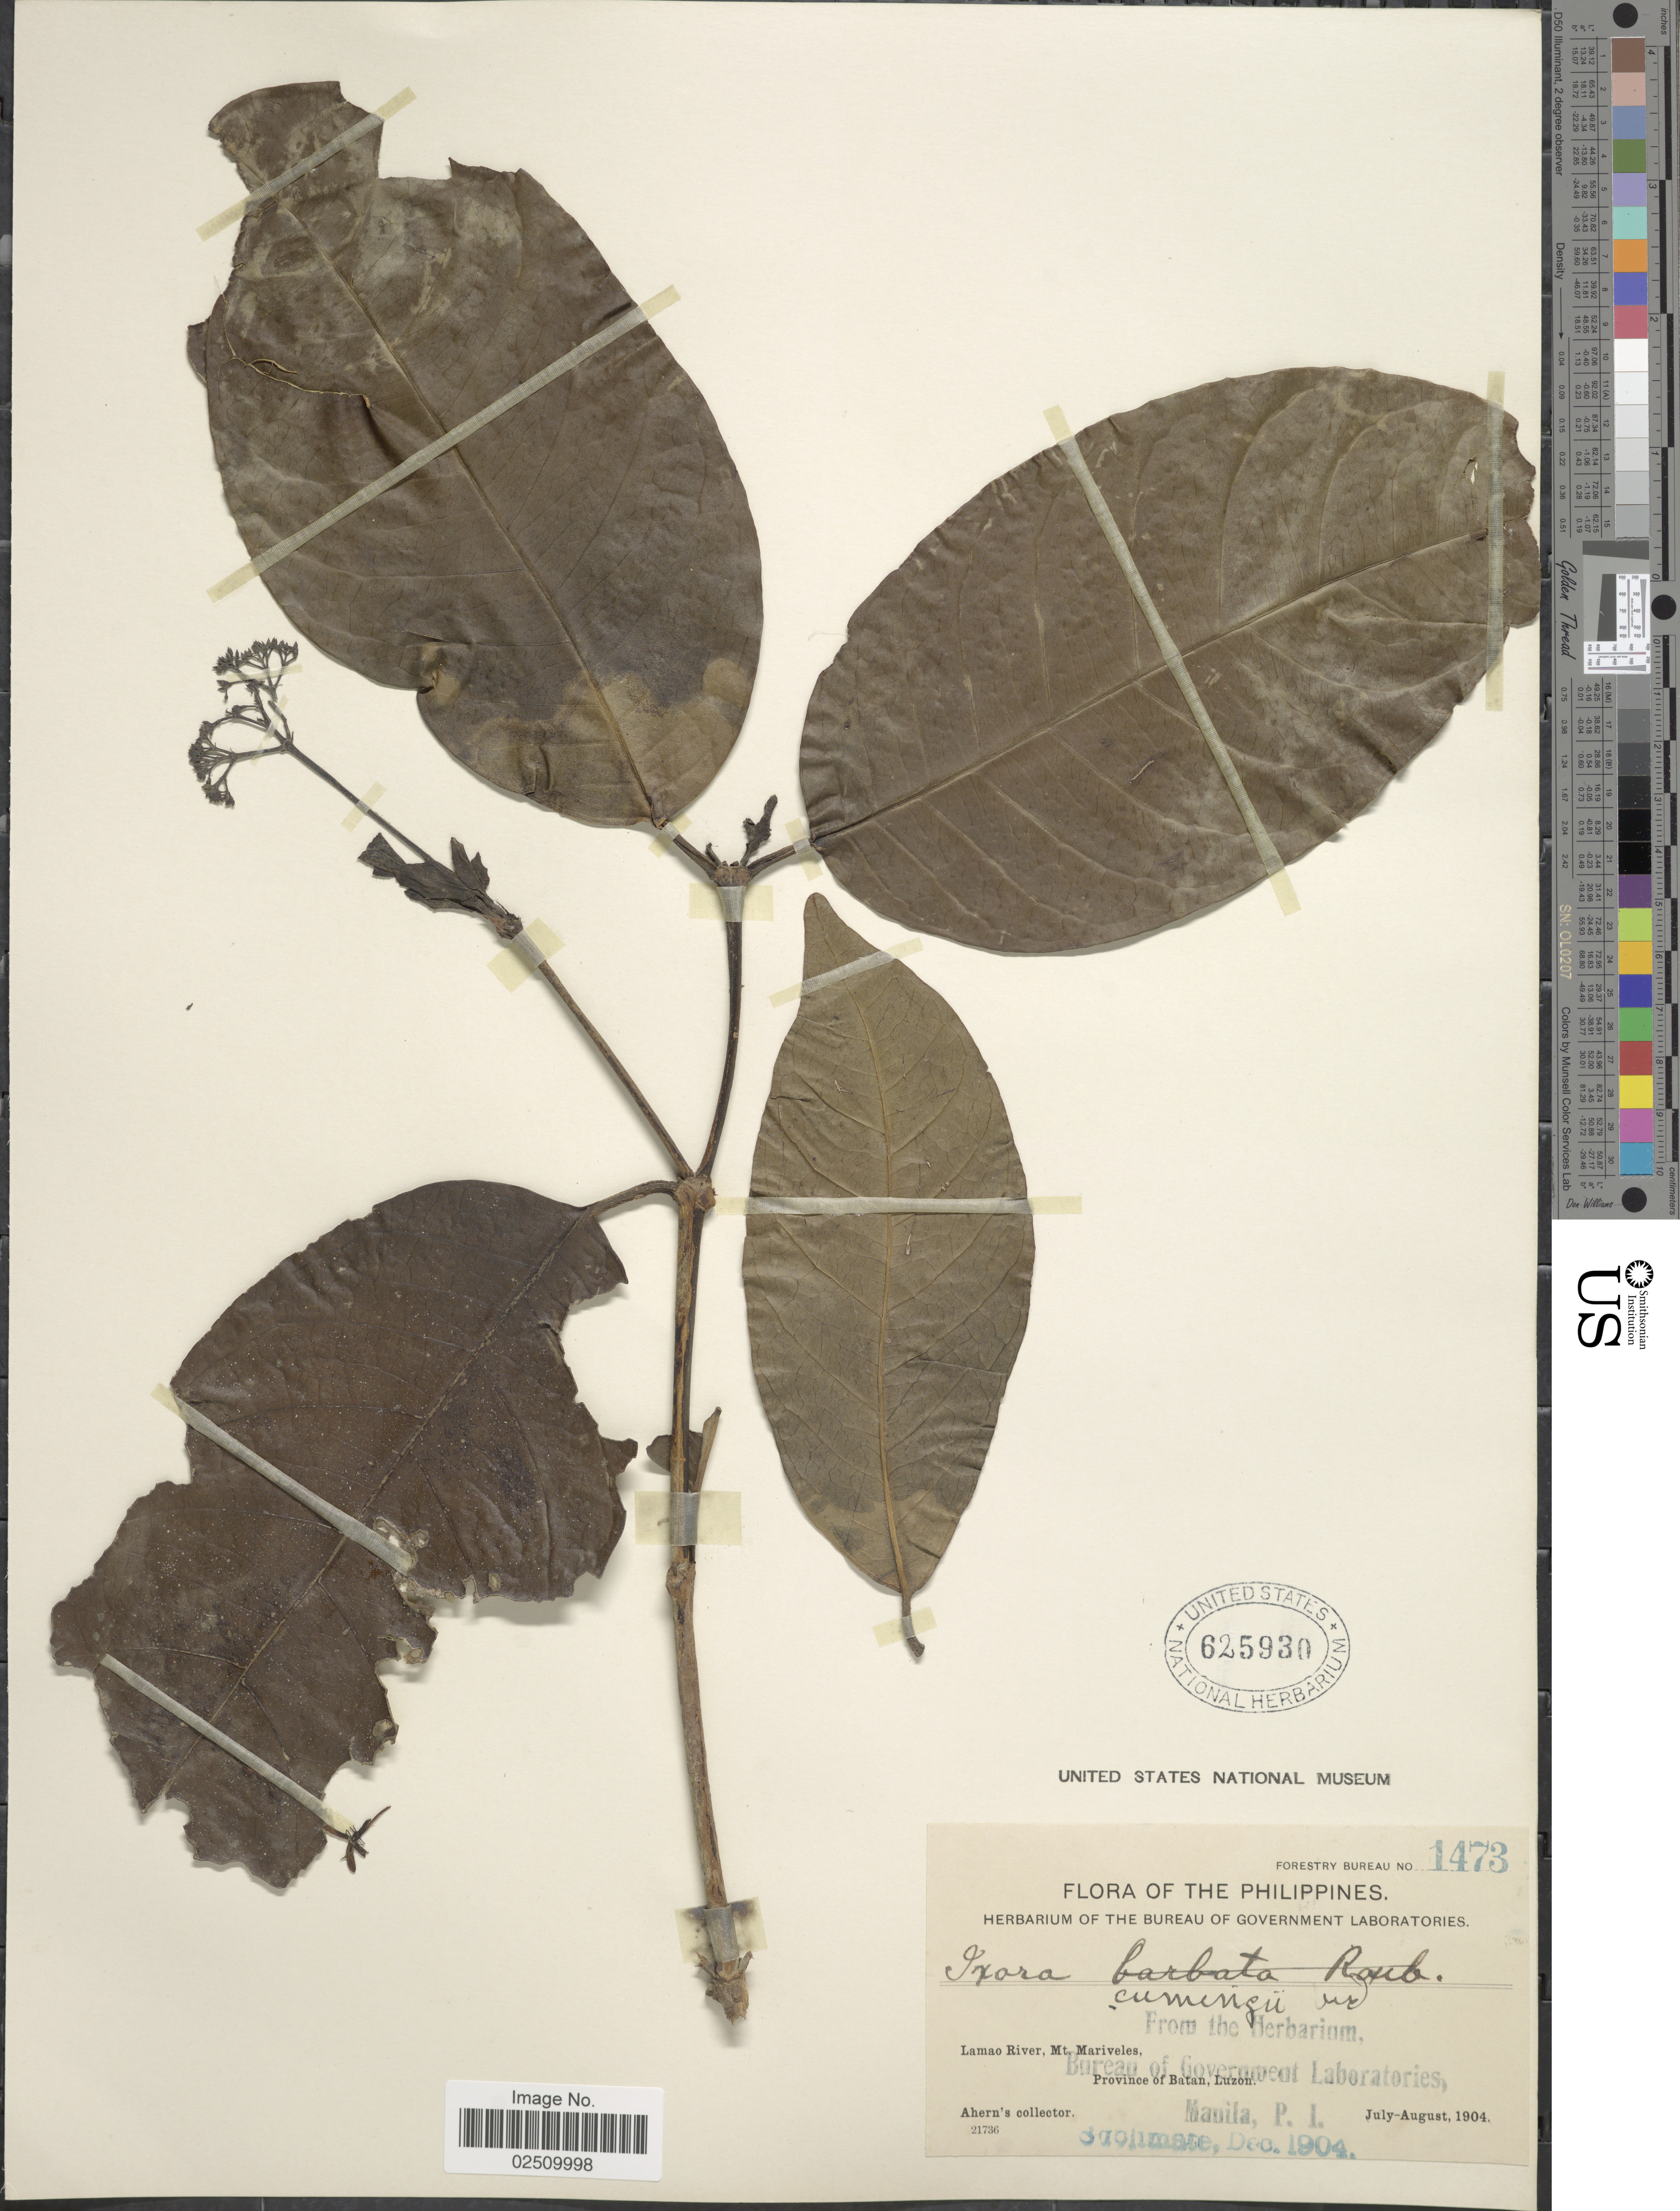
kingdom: Plantae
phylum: Tracheophyta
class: Magnoliopsida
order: Gentianales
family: Rubiaceae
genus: Ixora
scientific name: Ixora cumingiana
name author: S. Vidal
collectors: Ahern's collector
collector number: Forestry Bureau 1473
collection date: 1904-07/1904-08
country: Philippines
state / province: Cagayan Valley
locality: Lamao River, Mt. Mariveles, Province of Batan, Luzon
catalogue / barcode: US 625930